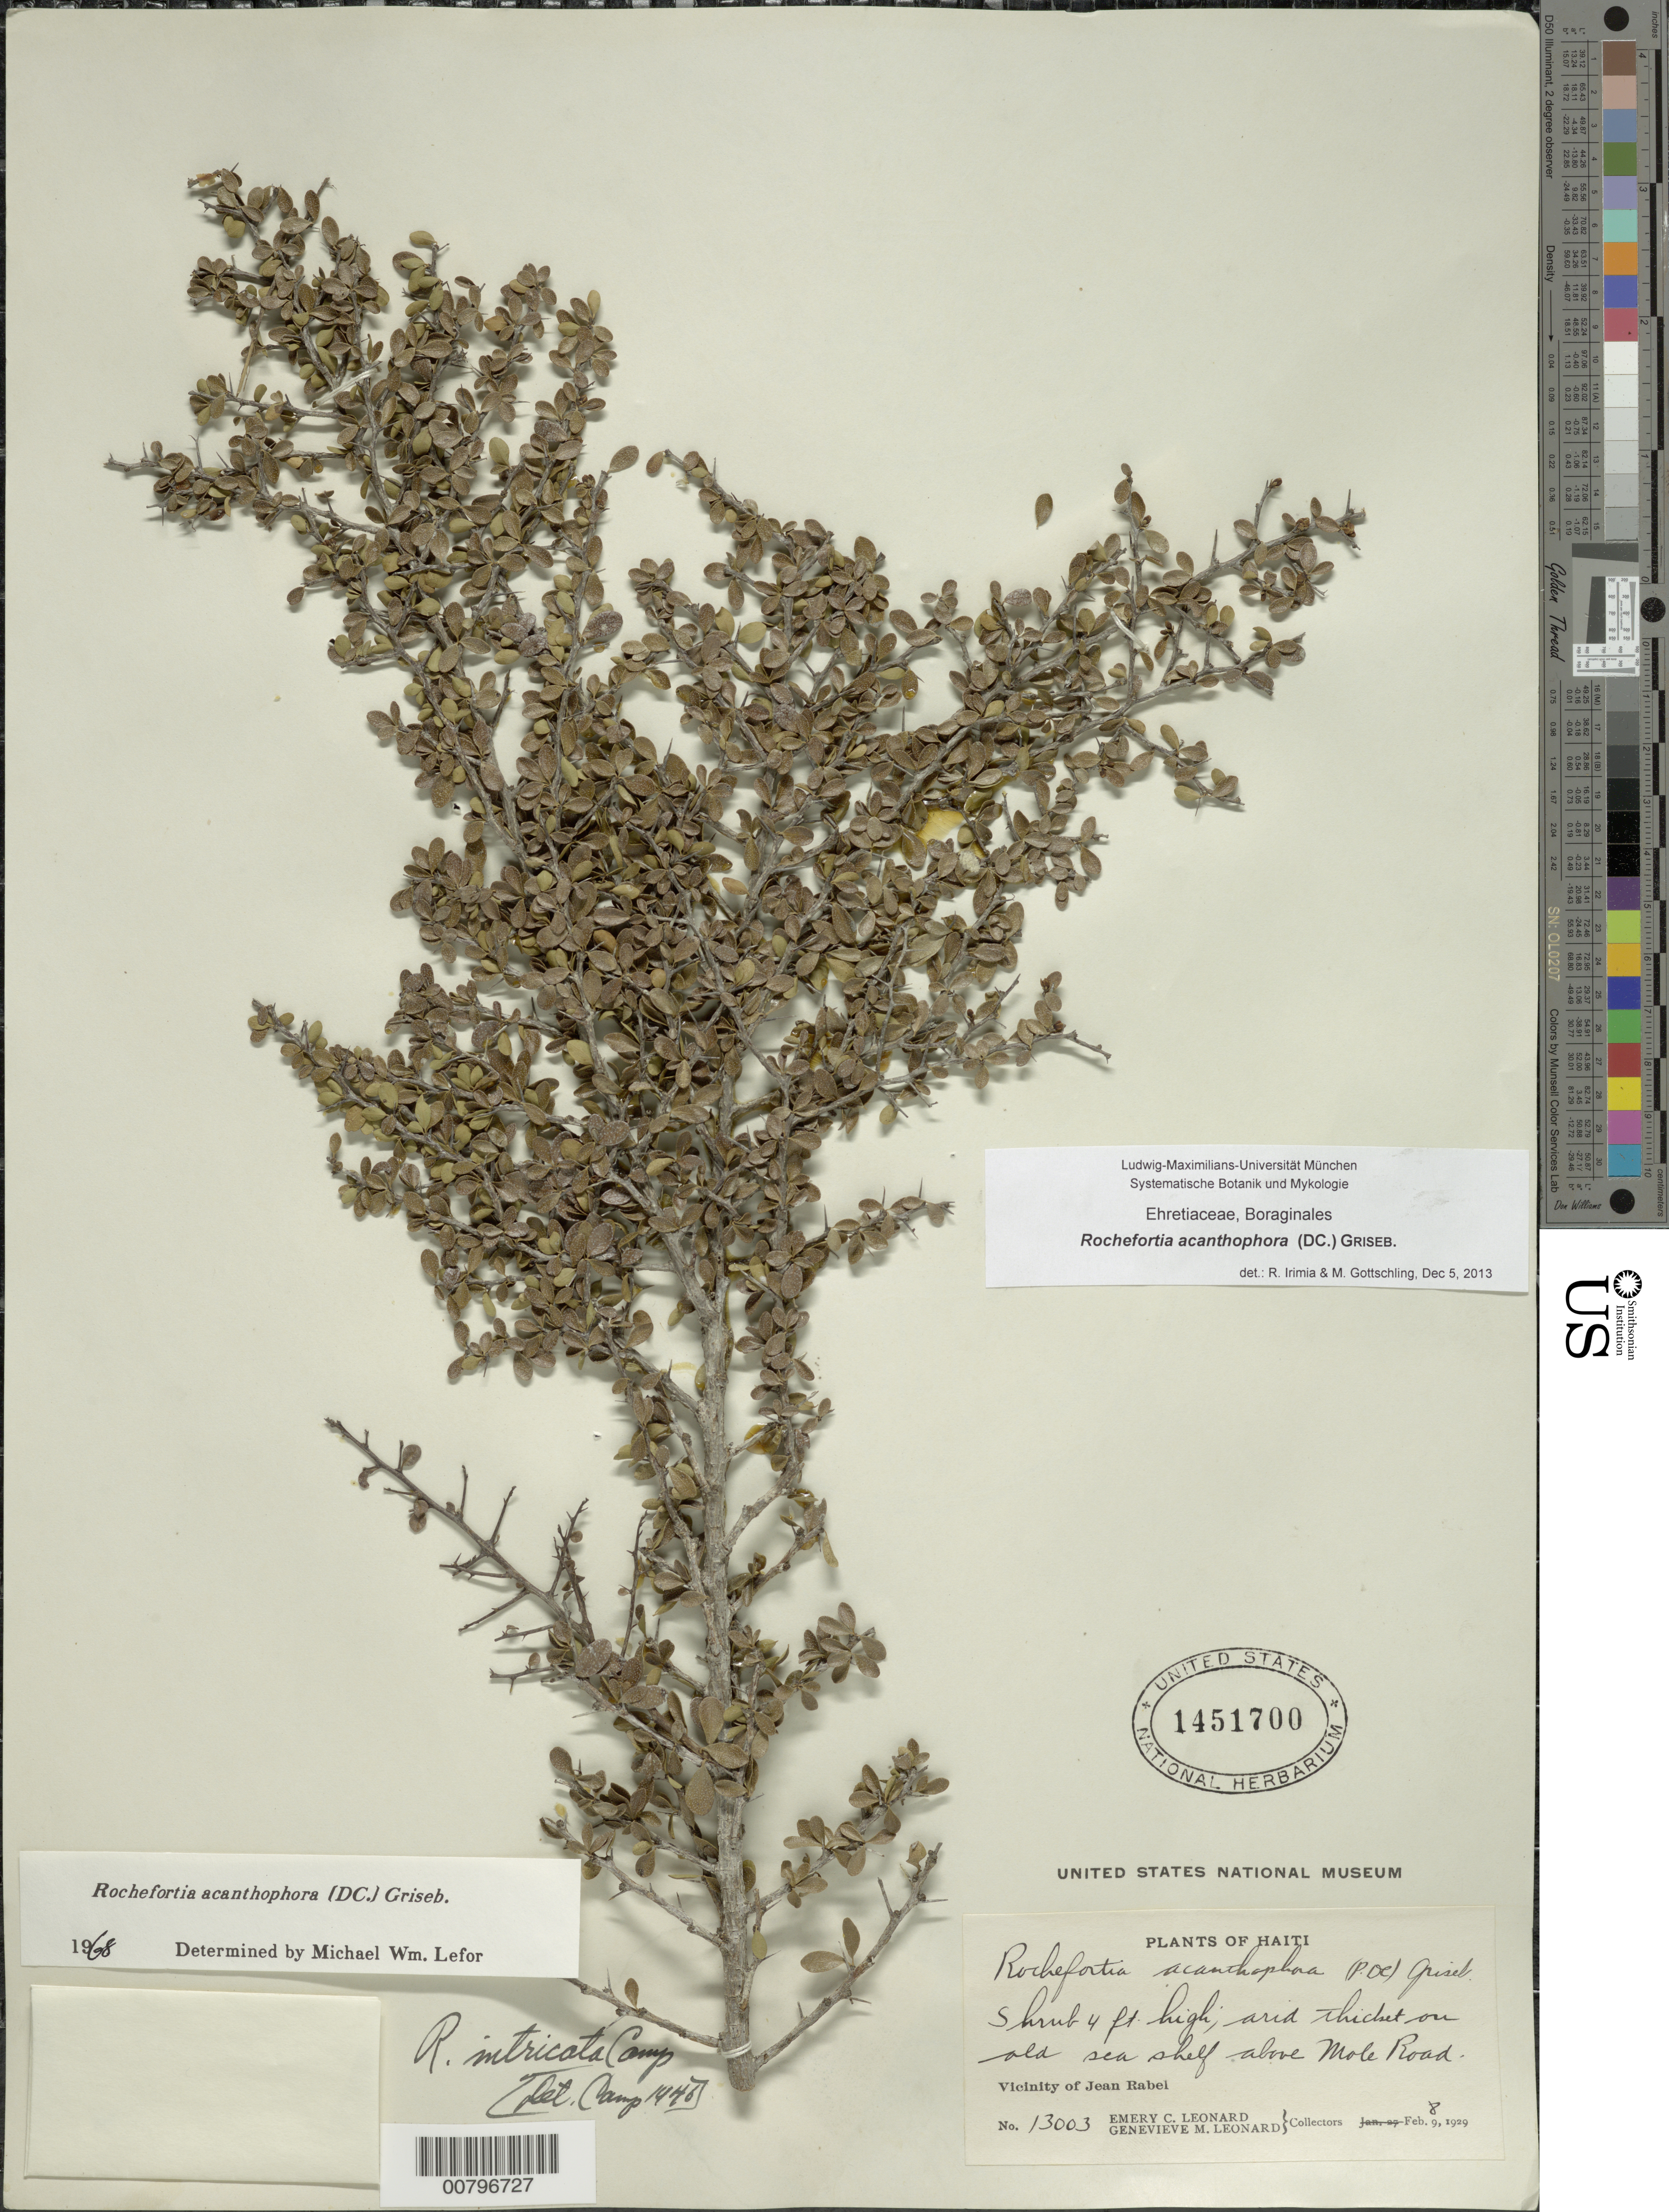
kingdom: Plantae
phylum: Tracheophyta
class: Magnoliopsida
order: Boraginales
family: Ehretiaceae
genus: Rochefortia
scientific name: Rochefortia acanthophora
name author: (DC.) Griseb.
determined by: Irimia, R.; Gottschling, M.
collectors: E. C. Leonard & G. M. Leonard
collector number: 13003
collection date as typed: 08 Feb 1929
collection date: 1929-02-08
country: Haiti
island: Hispaniola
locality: Vicinity of Jean Rabel, old sea shelf above Mole Road.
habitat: Arid thicket.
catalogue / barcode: US 1451700